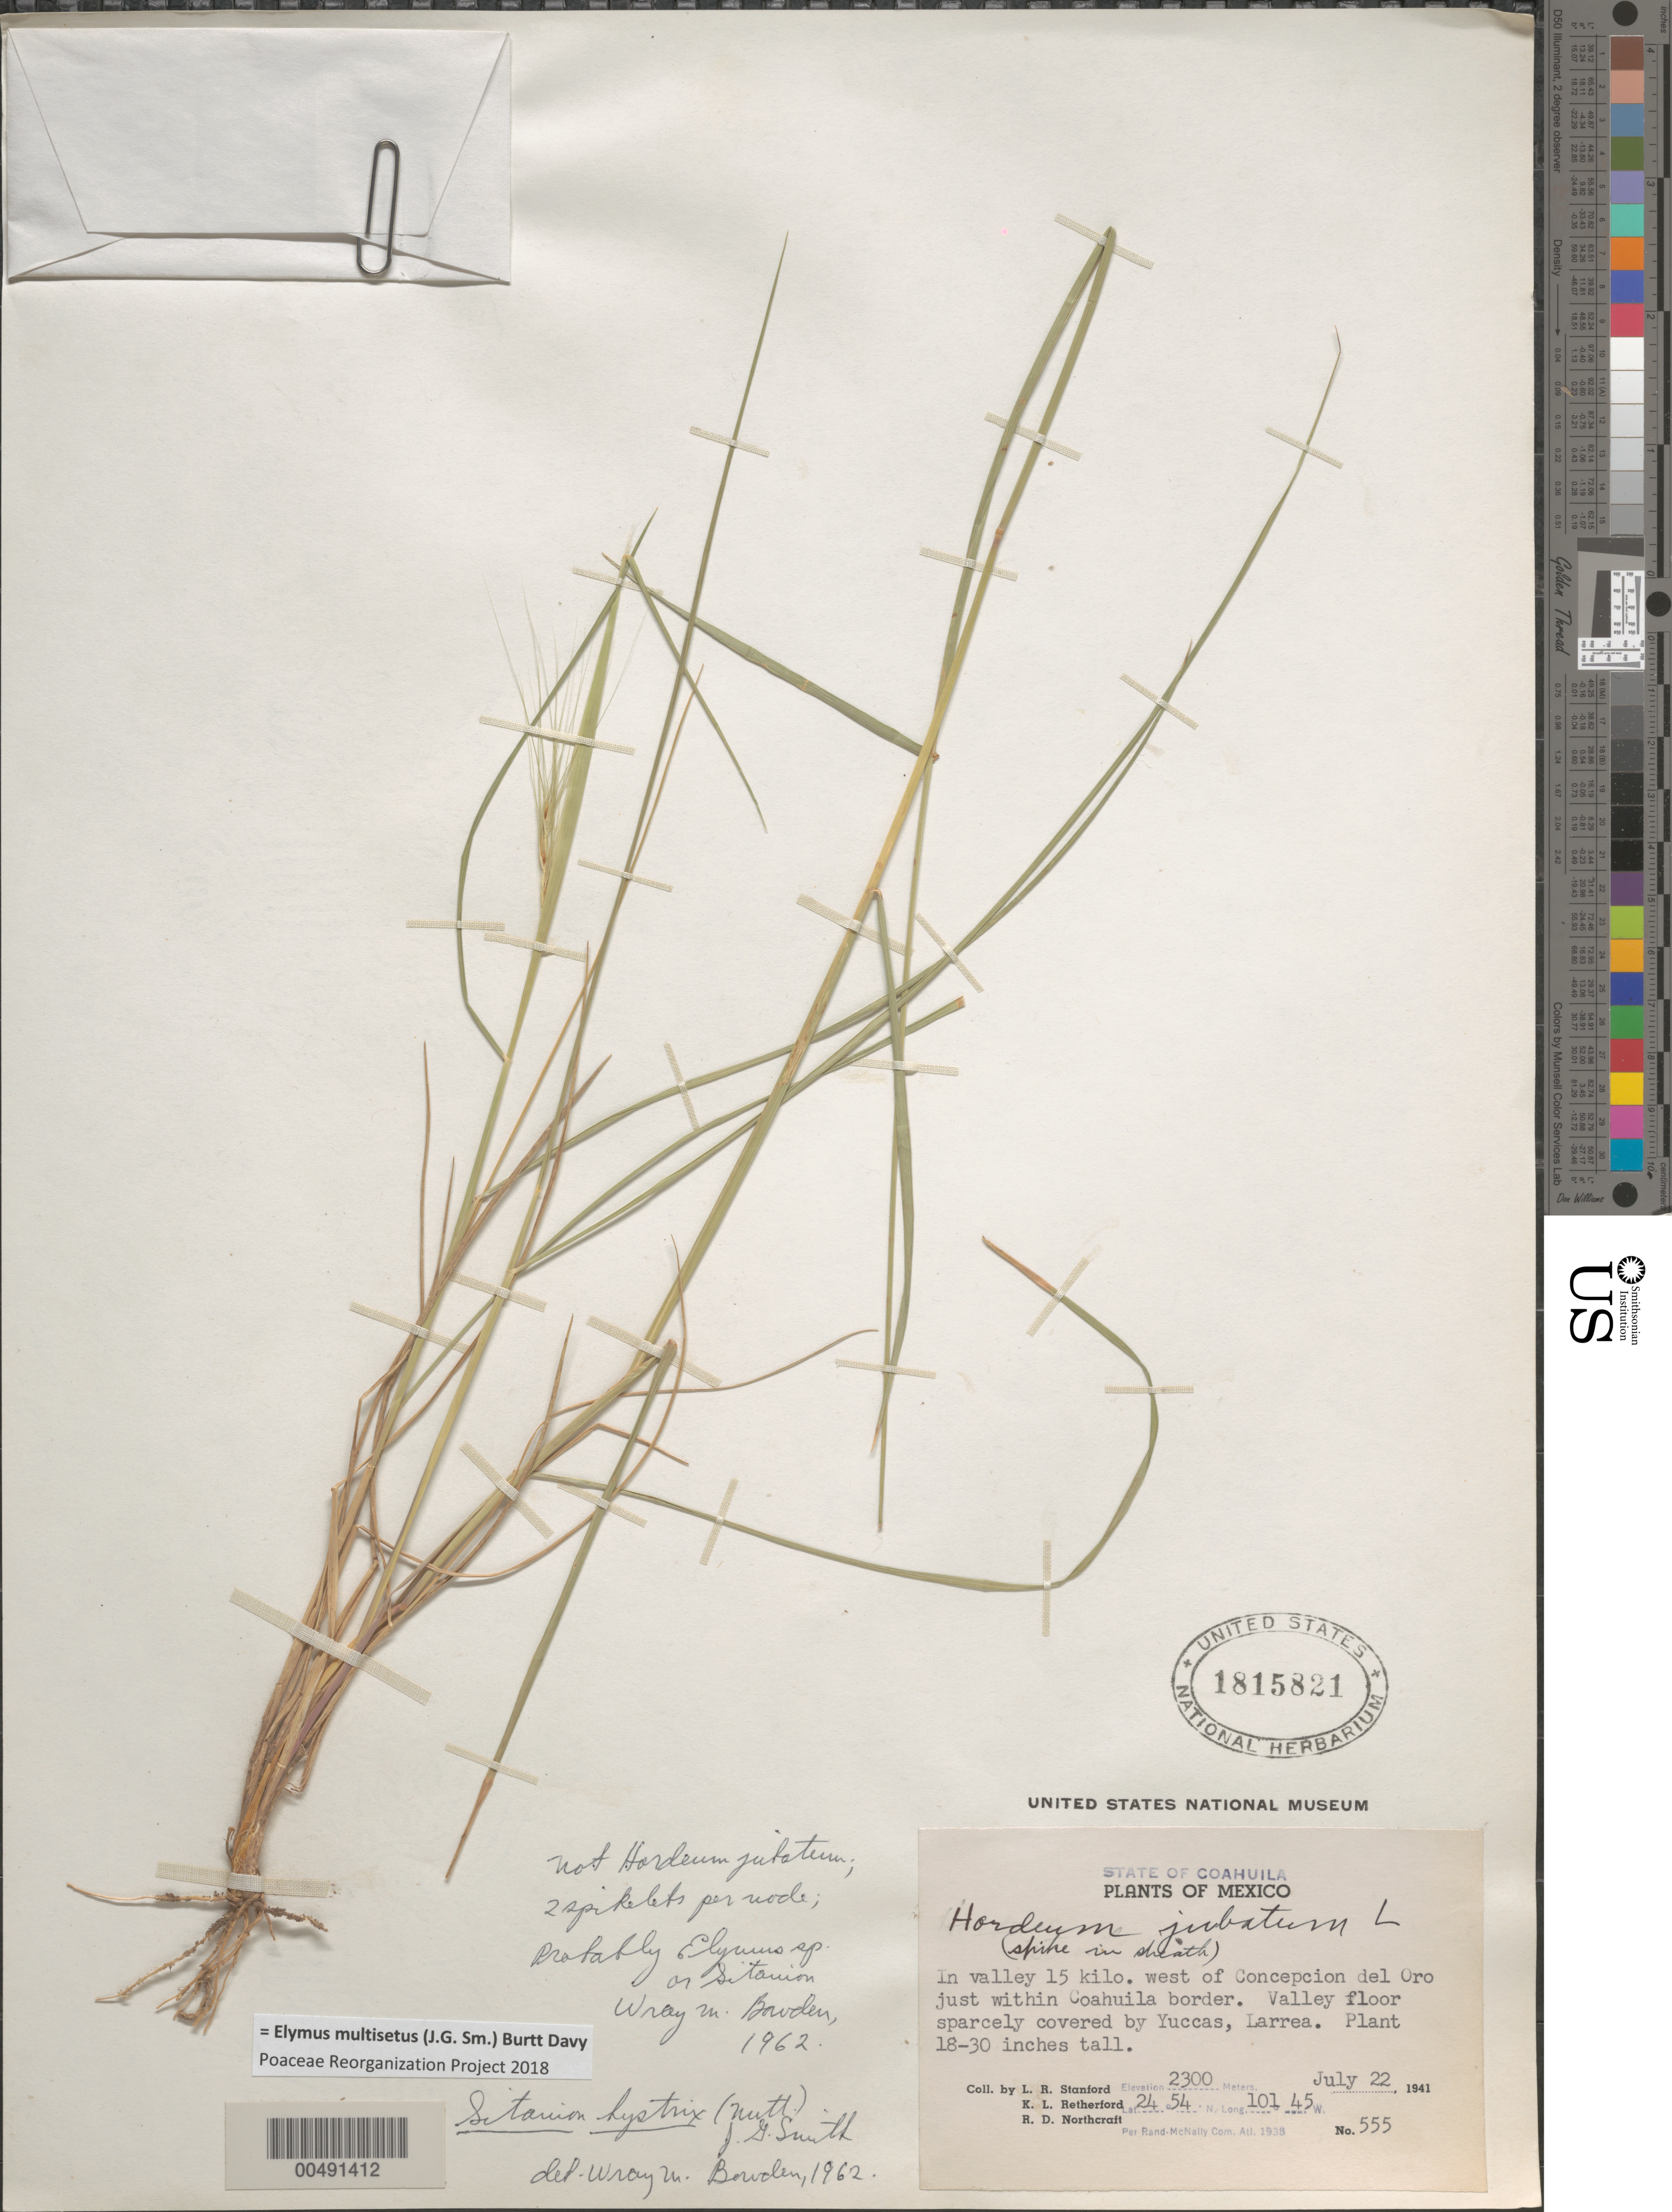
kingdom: Plantae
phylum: Tracheophyta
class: Liliopsida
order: Poales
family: Poaceae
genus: Elymus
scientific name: Elymus multisetus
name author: (J.G. Sm.) Burtt Davy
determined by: Poaceae Reorganization Project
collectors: L. R. Stanford, K. Retherford & R. Northcraft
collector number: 555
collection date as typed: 22 Jul 1941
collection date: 1941-07-22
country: Mexico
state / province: Coahuila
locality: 15 km W of Concepcion del Oro just within Coahuila border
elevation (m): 2300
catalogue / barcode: US 1815821